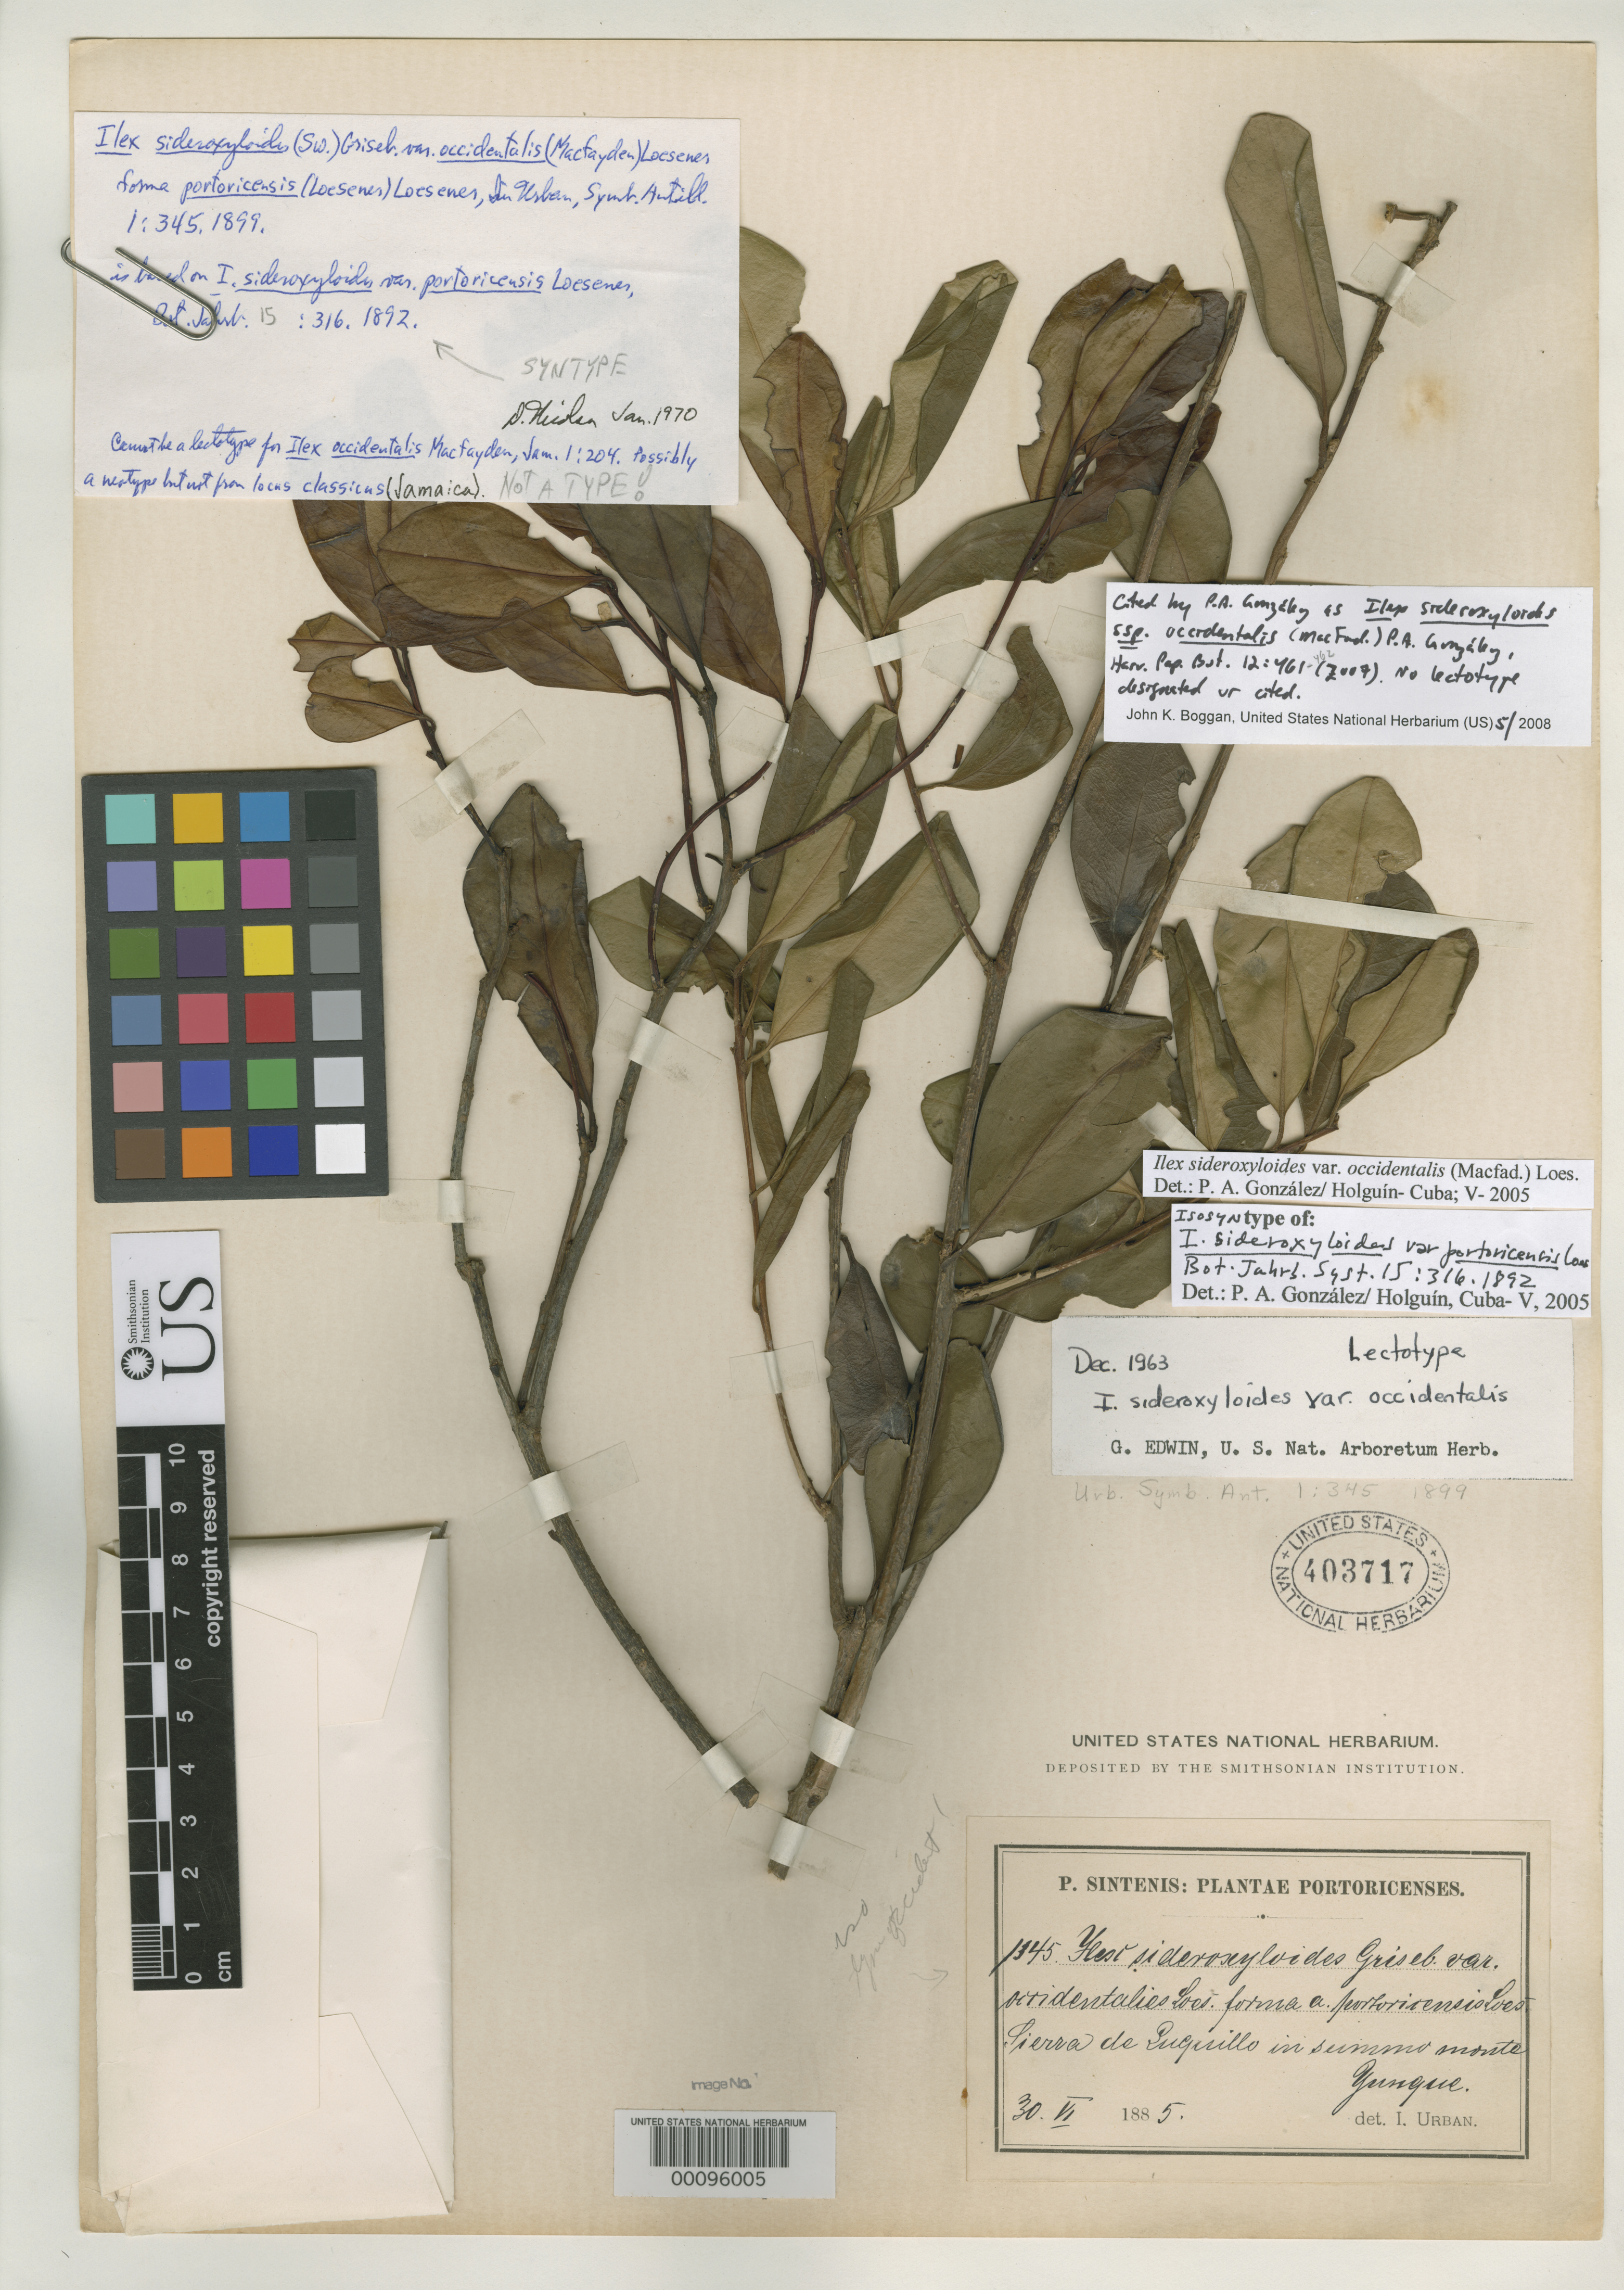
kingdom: Plantae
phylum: Tracheophyta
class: Magnoliopsida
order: Aquifoliales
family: Aquifoliaceae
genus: Ilex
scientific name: Ilex sideroxyloides var. portoricensis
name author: Loes.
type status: Isosyntype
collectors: P. Sintenis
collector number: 1345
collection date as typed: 30 Jun 1885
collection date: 1885-06-30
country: Puerto Rico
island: Greater Antilles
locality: Sierra de Naguabo ad Rio Blanco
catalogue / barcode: US 403717